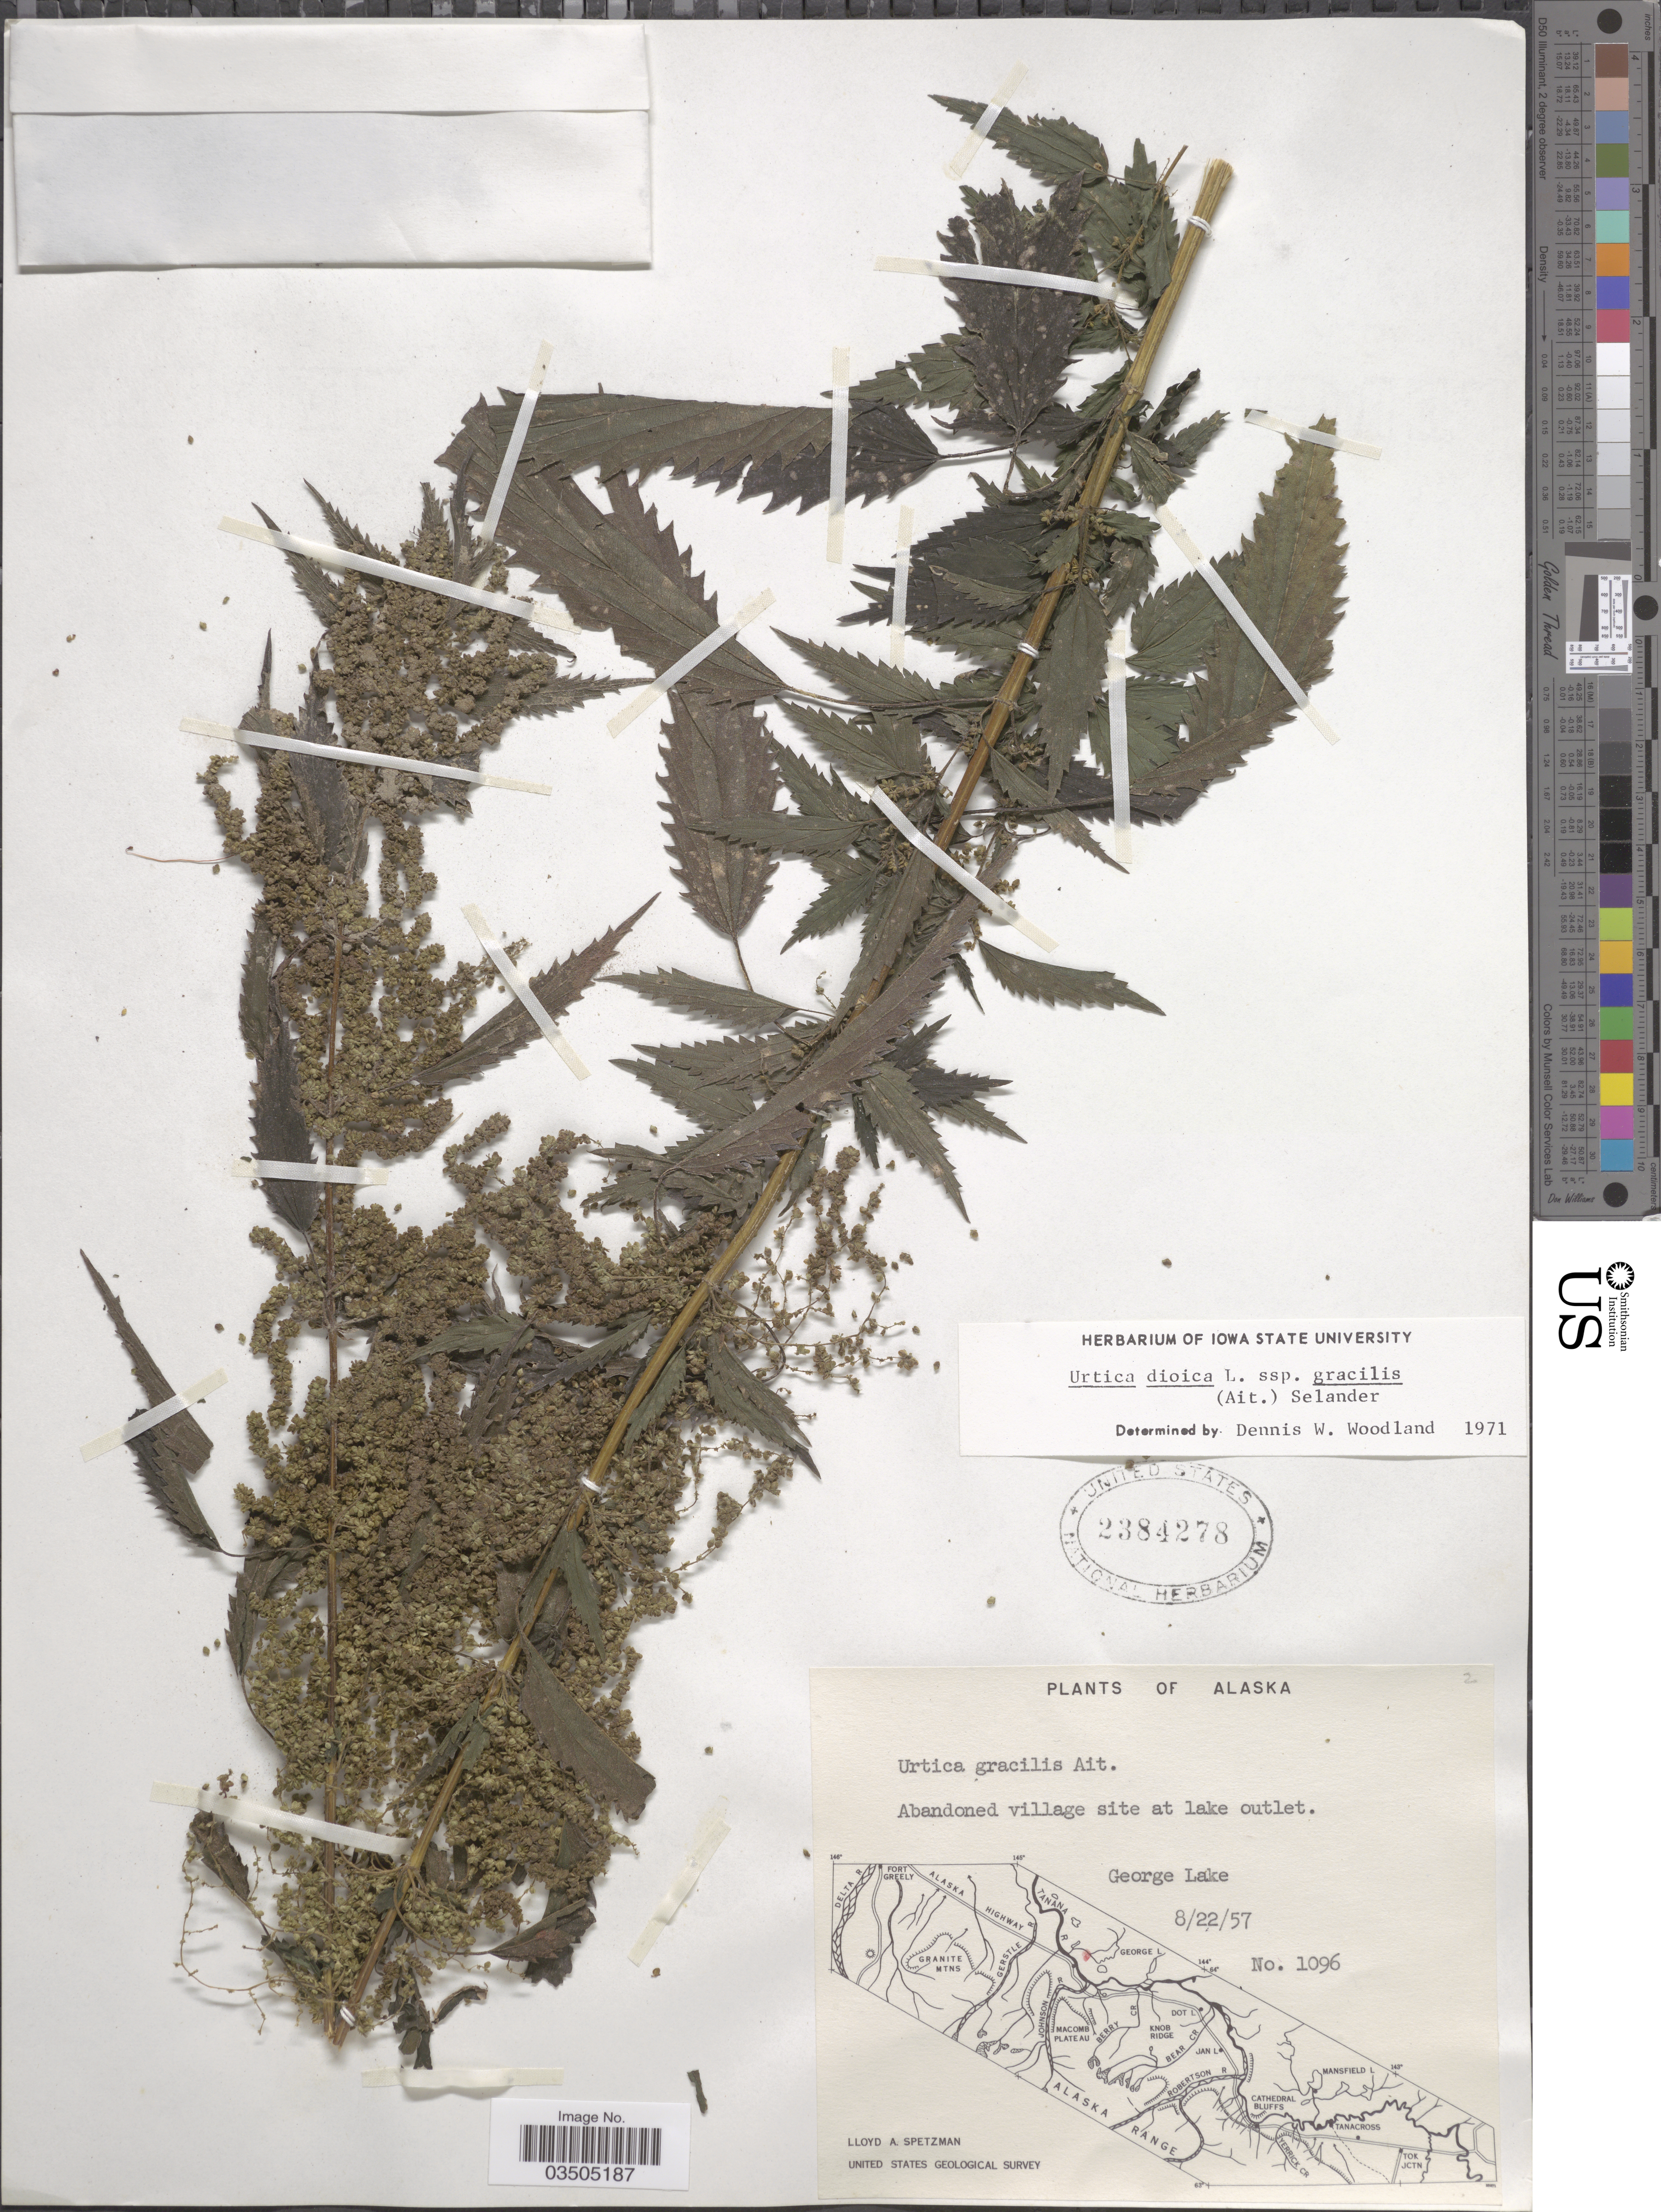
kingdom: Plantae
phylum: Tracheophyta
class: Magnoliopsida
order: Rosales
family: Urticaceae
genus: Urtica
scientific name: Urtica dioica subsp. gracilis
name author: L.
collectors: L. Spetzman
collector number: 1096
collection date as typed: Transcribed d/m/y: 22/8/57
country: United States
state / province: Alaska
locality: George Lake.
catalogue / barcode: US 2384278